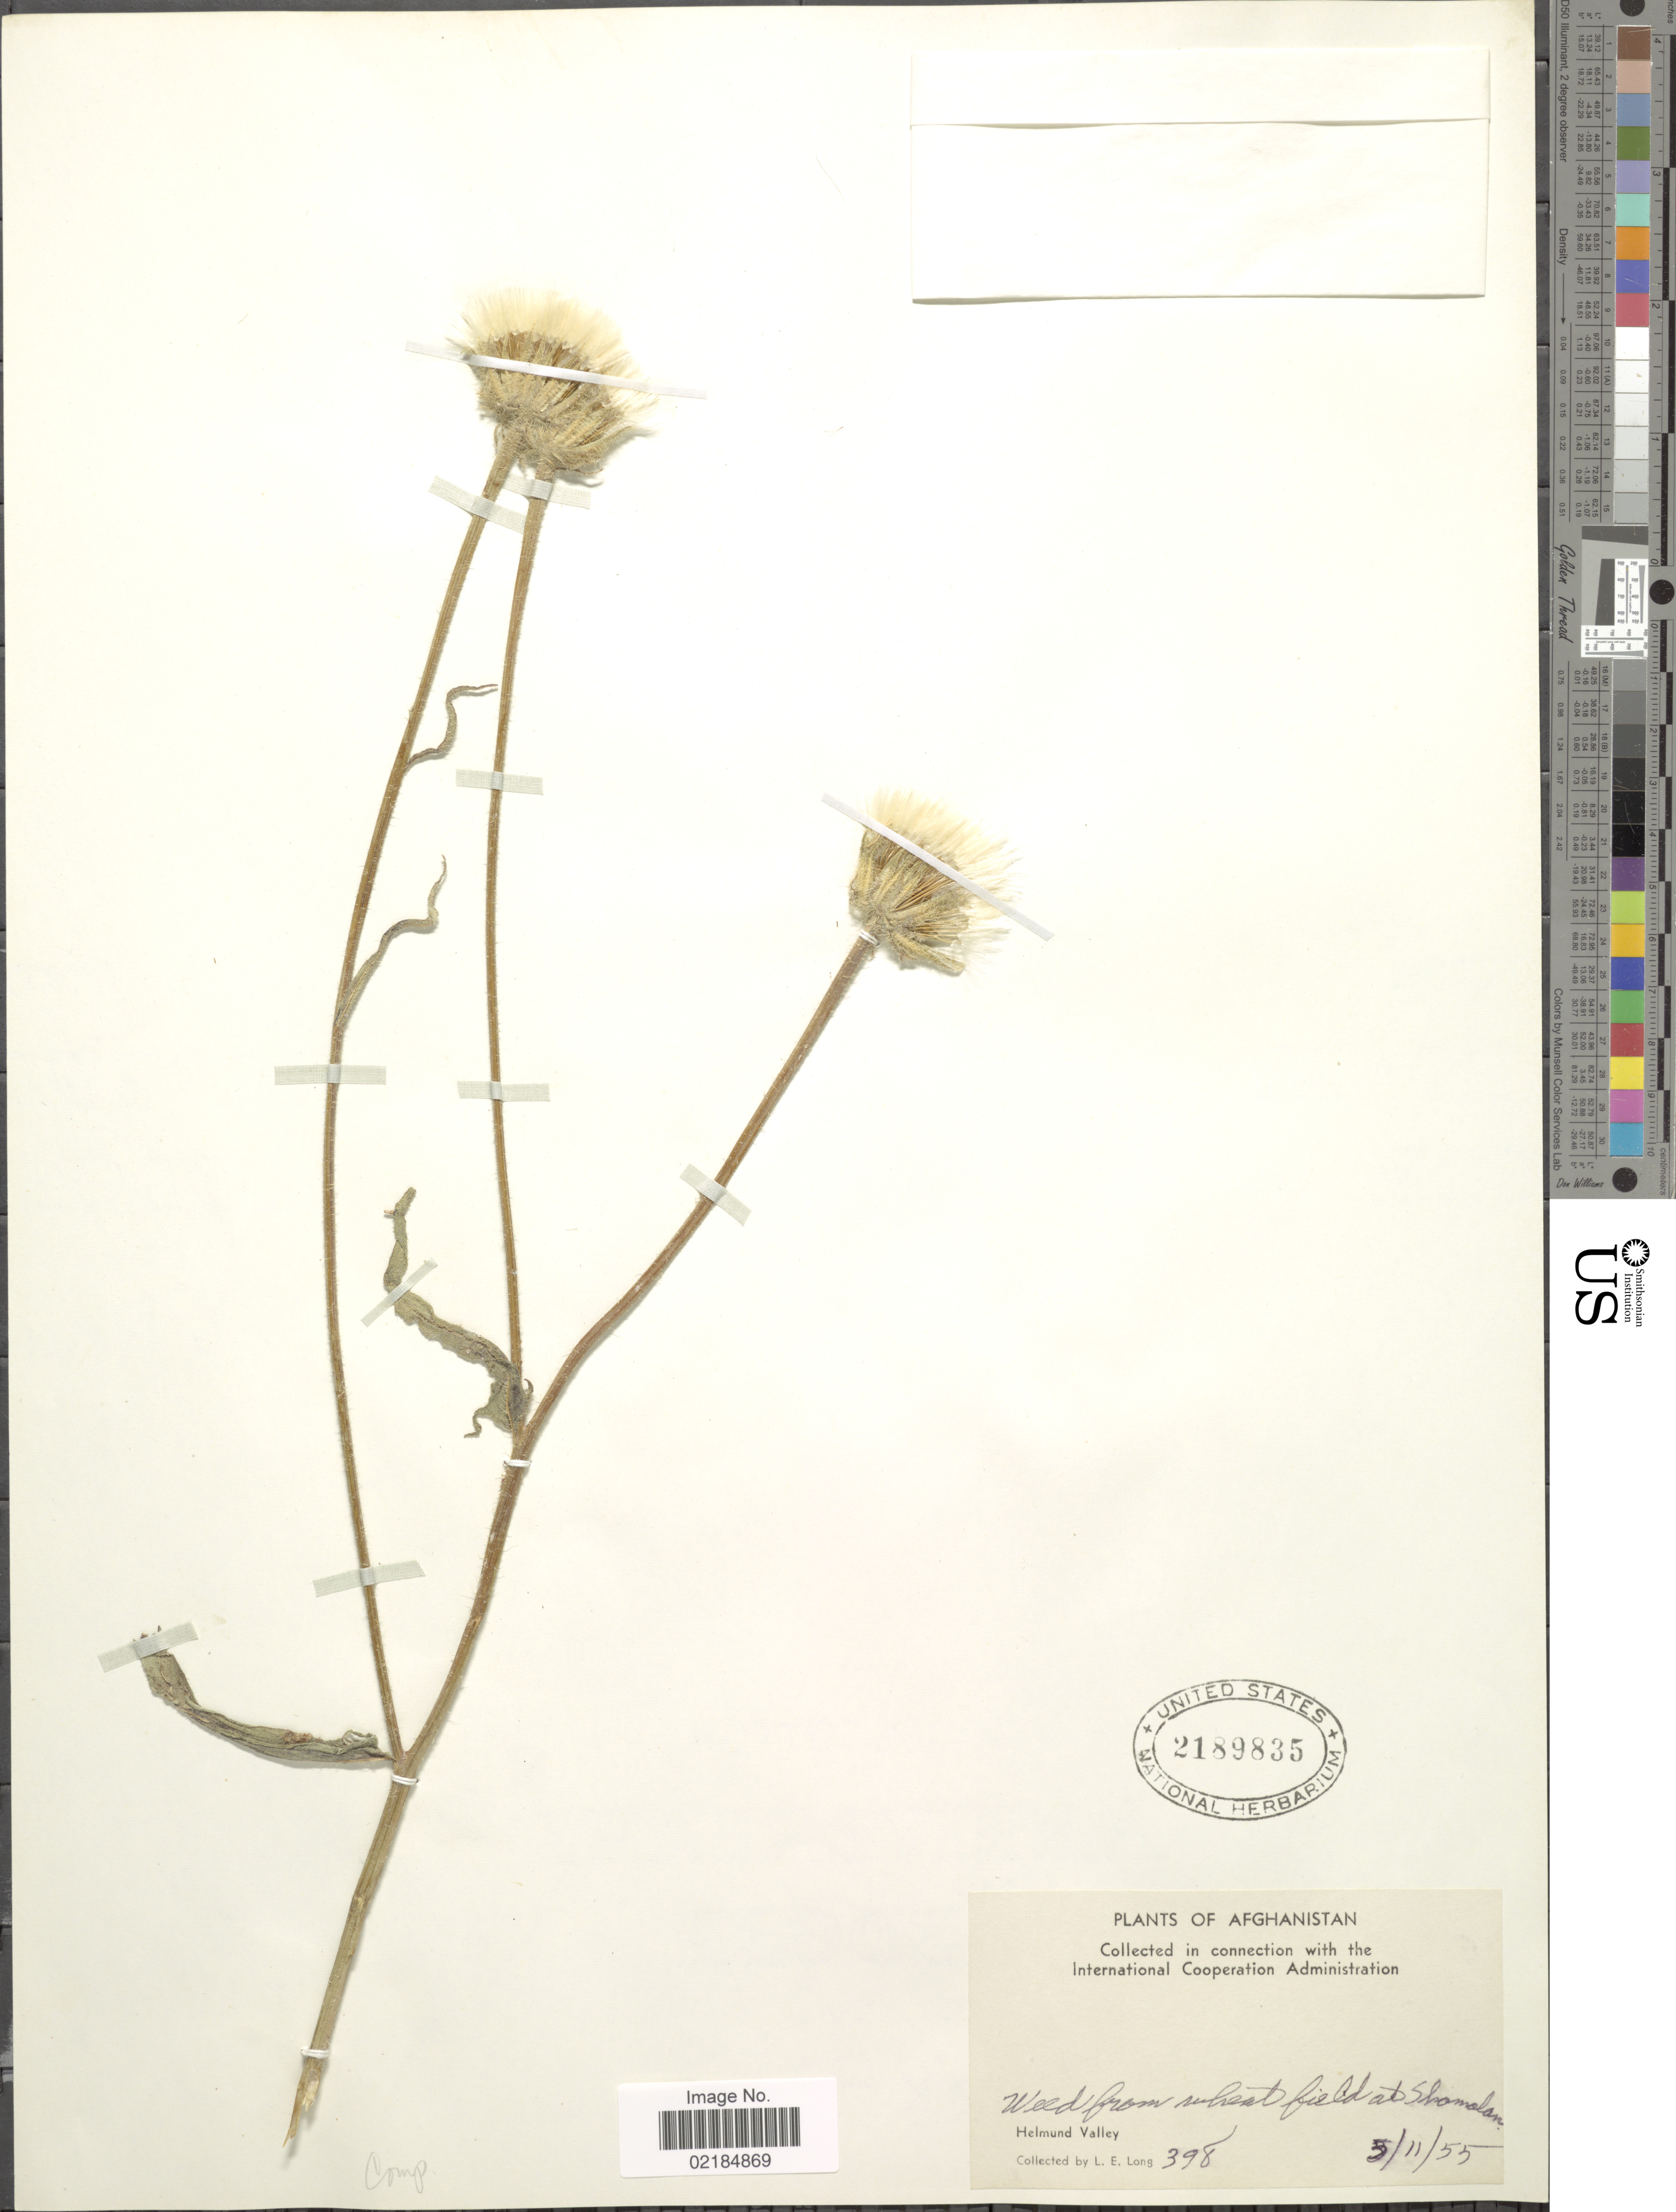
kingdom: Plantae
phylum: Tracheophyta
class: Magnoliopsida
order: Asterales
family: Asteraceae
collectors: L. E. Long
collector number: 398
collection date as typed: Transcribed d/m/y: 5/11/55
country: Afghanistan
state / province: Helmand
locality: Weed from [illegible text] field at Shomalan. Helmund Valley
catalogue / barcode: US 2189835